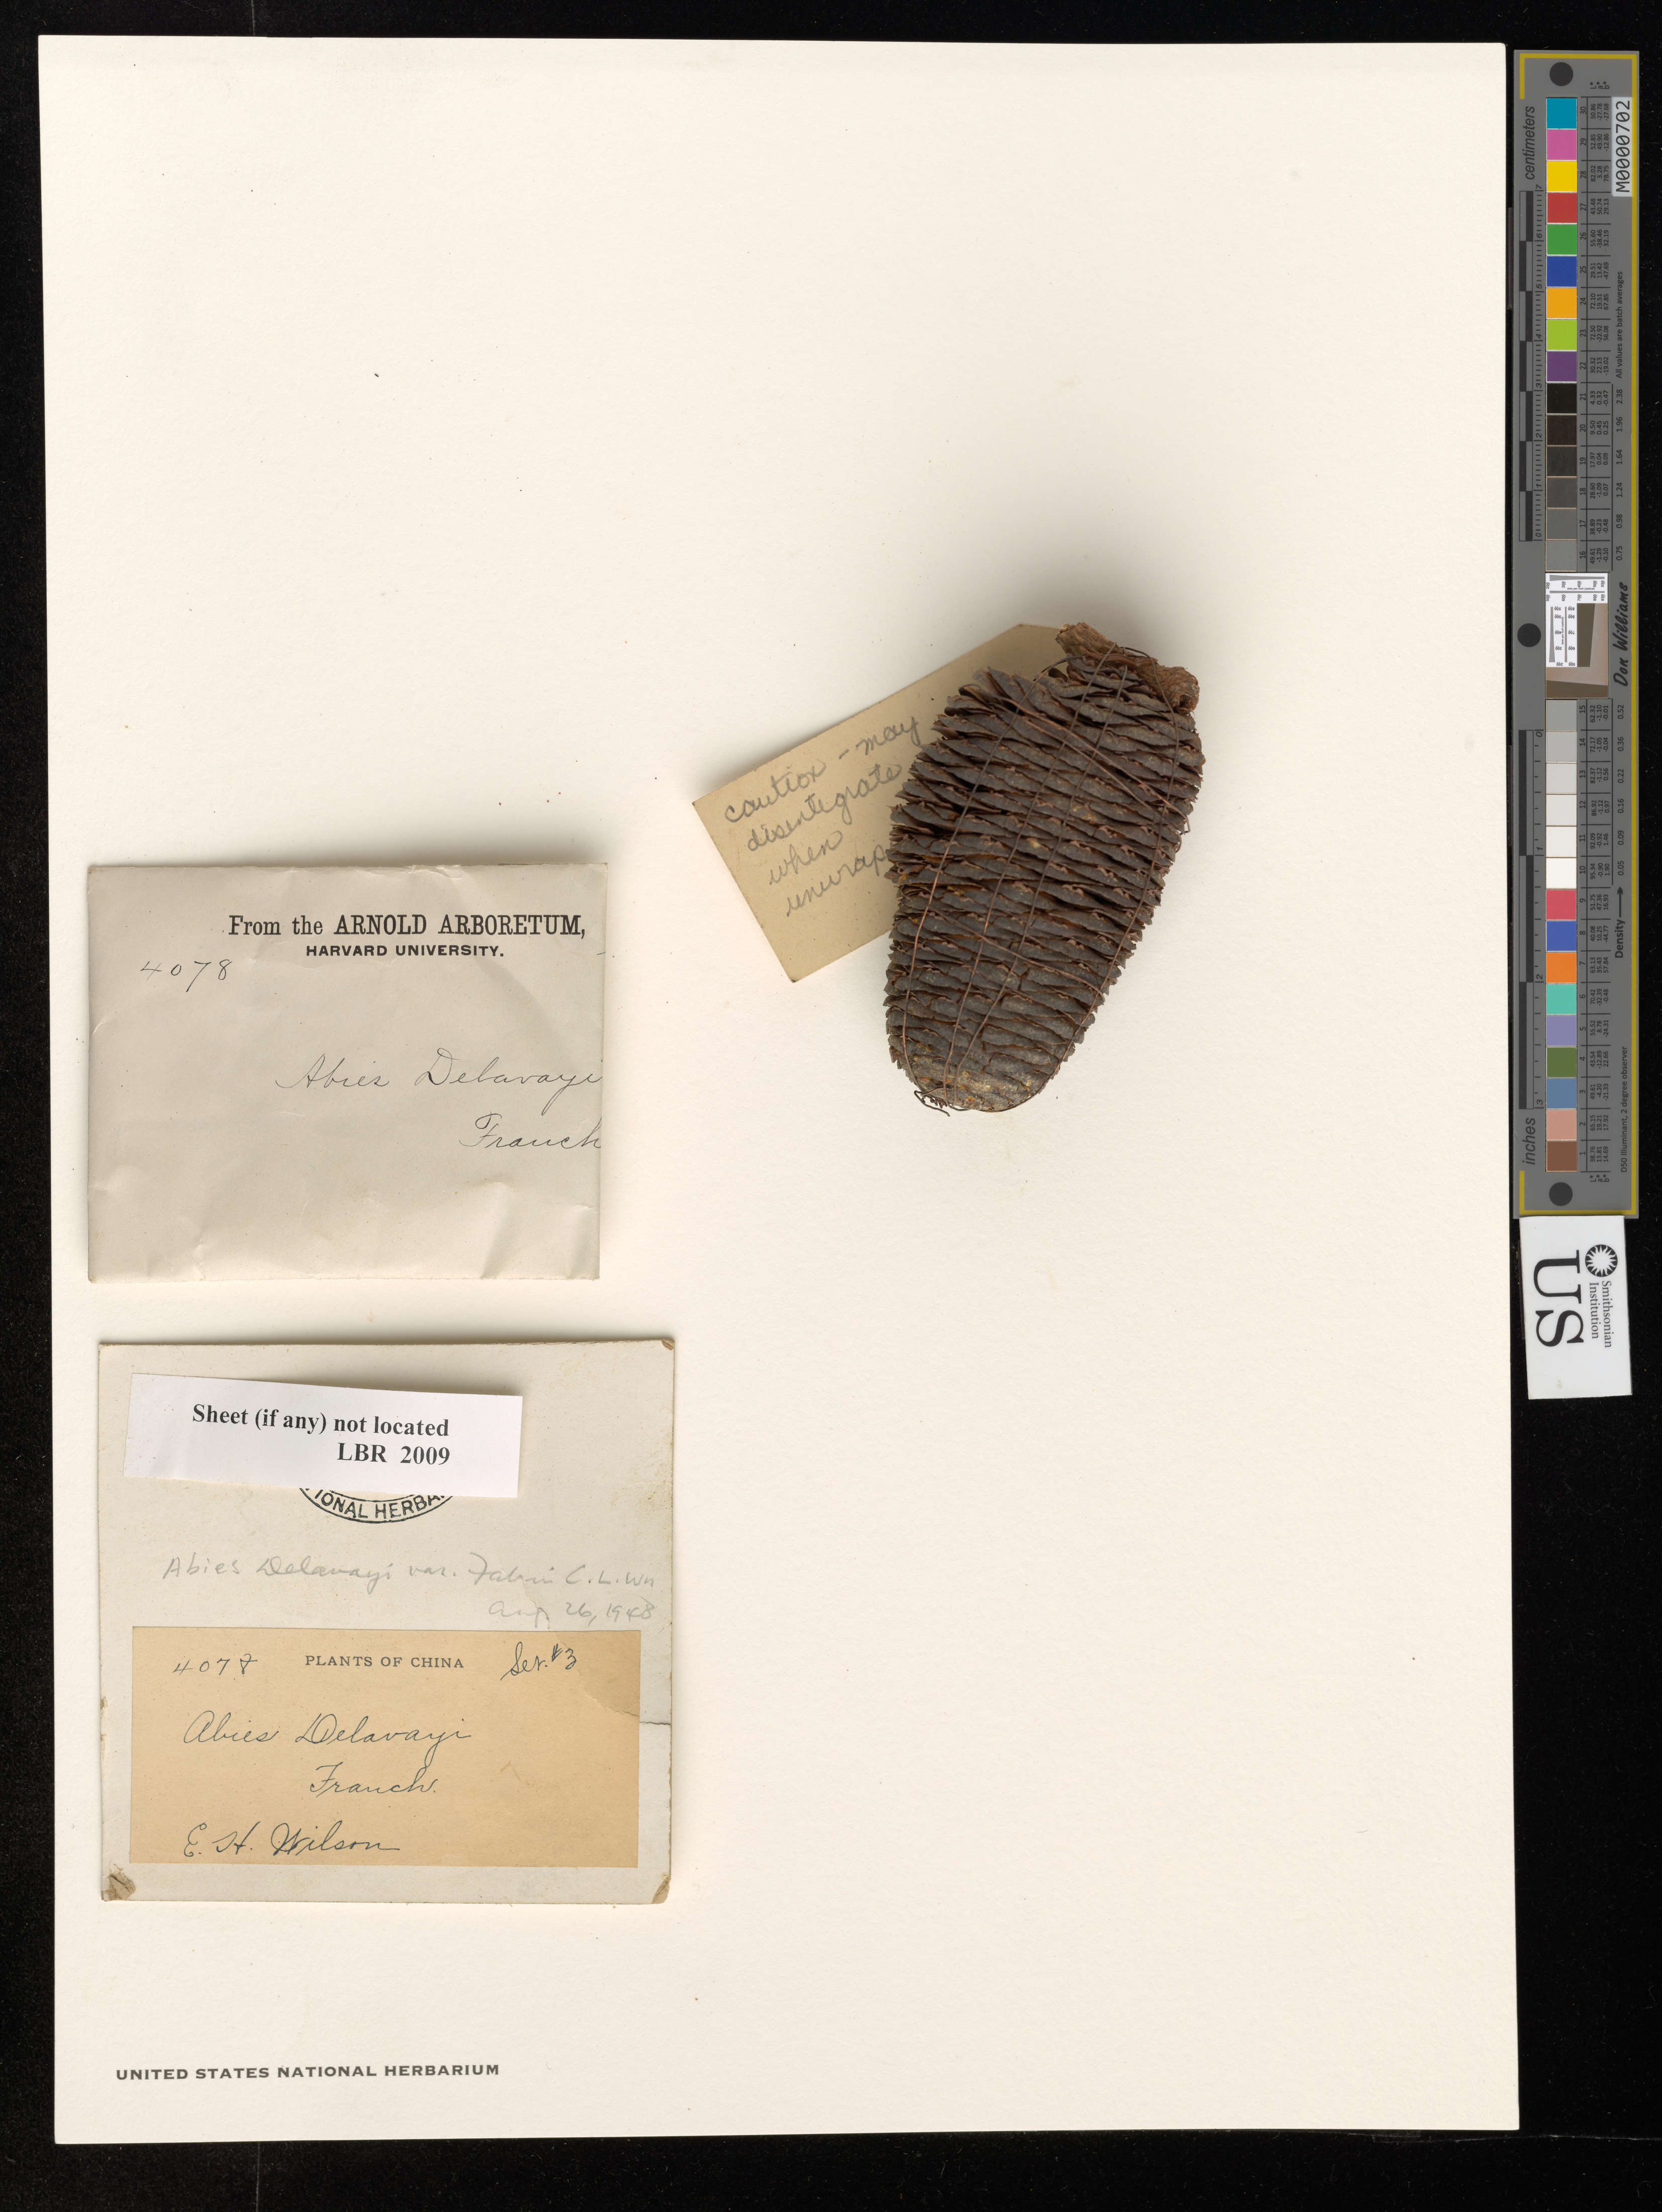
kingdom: Plantae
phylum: Tracheophyta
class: Pinopsida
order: Pinales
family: Pinaceae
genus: Abies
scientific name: Abies delavayi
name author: Franch.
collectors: E. H. Wilson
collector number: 4078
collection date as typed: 1910 to -- --- 1911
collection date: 1910/1911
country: China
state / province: Sichuan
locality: Western Szechuan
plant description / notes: USNH 776021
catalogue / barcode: US 776021